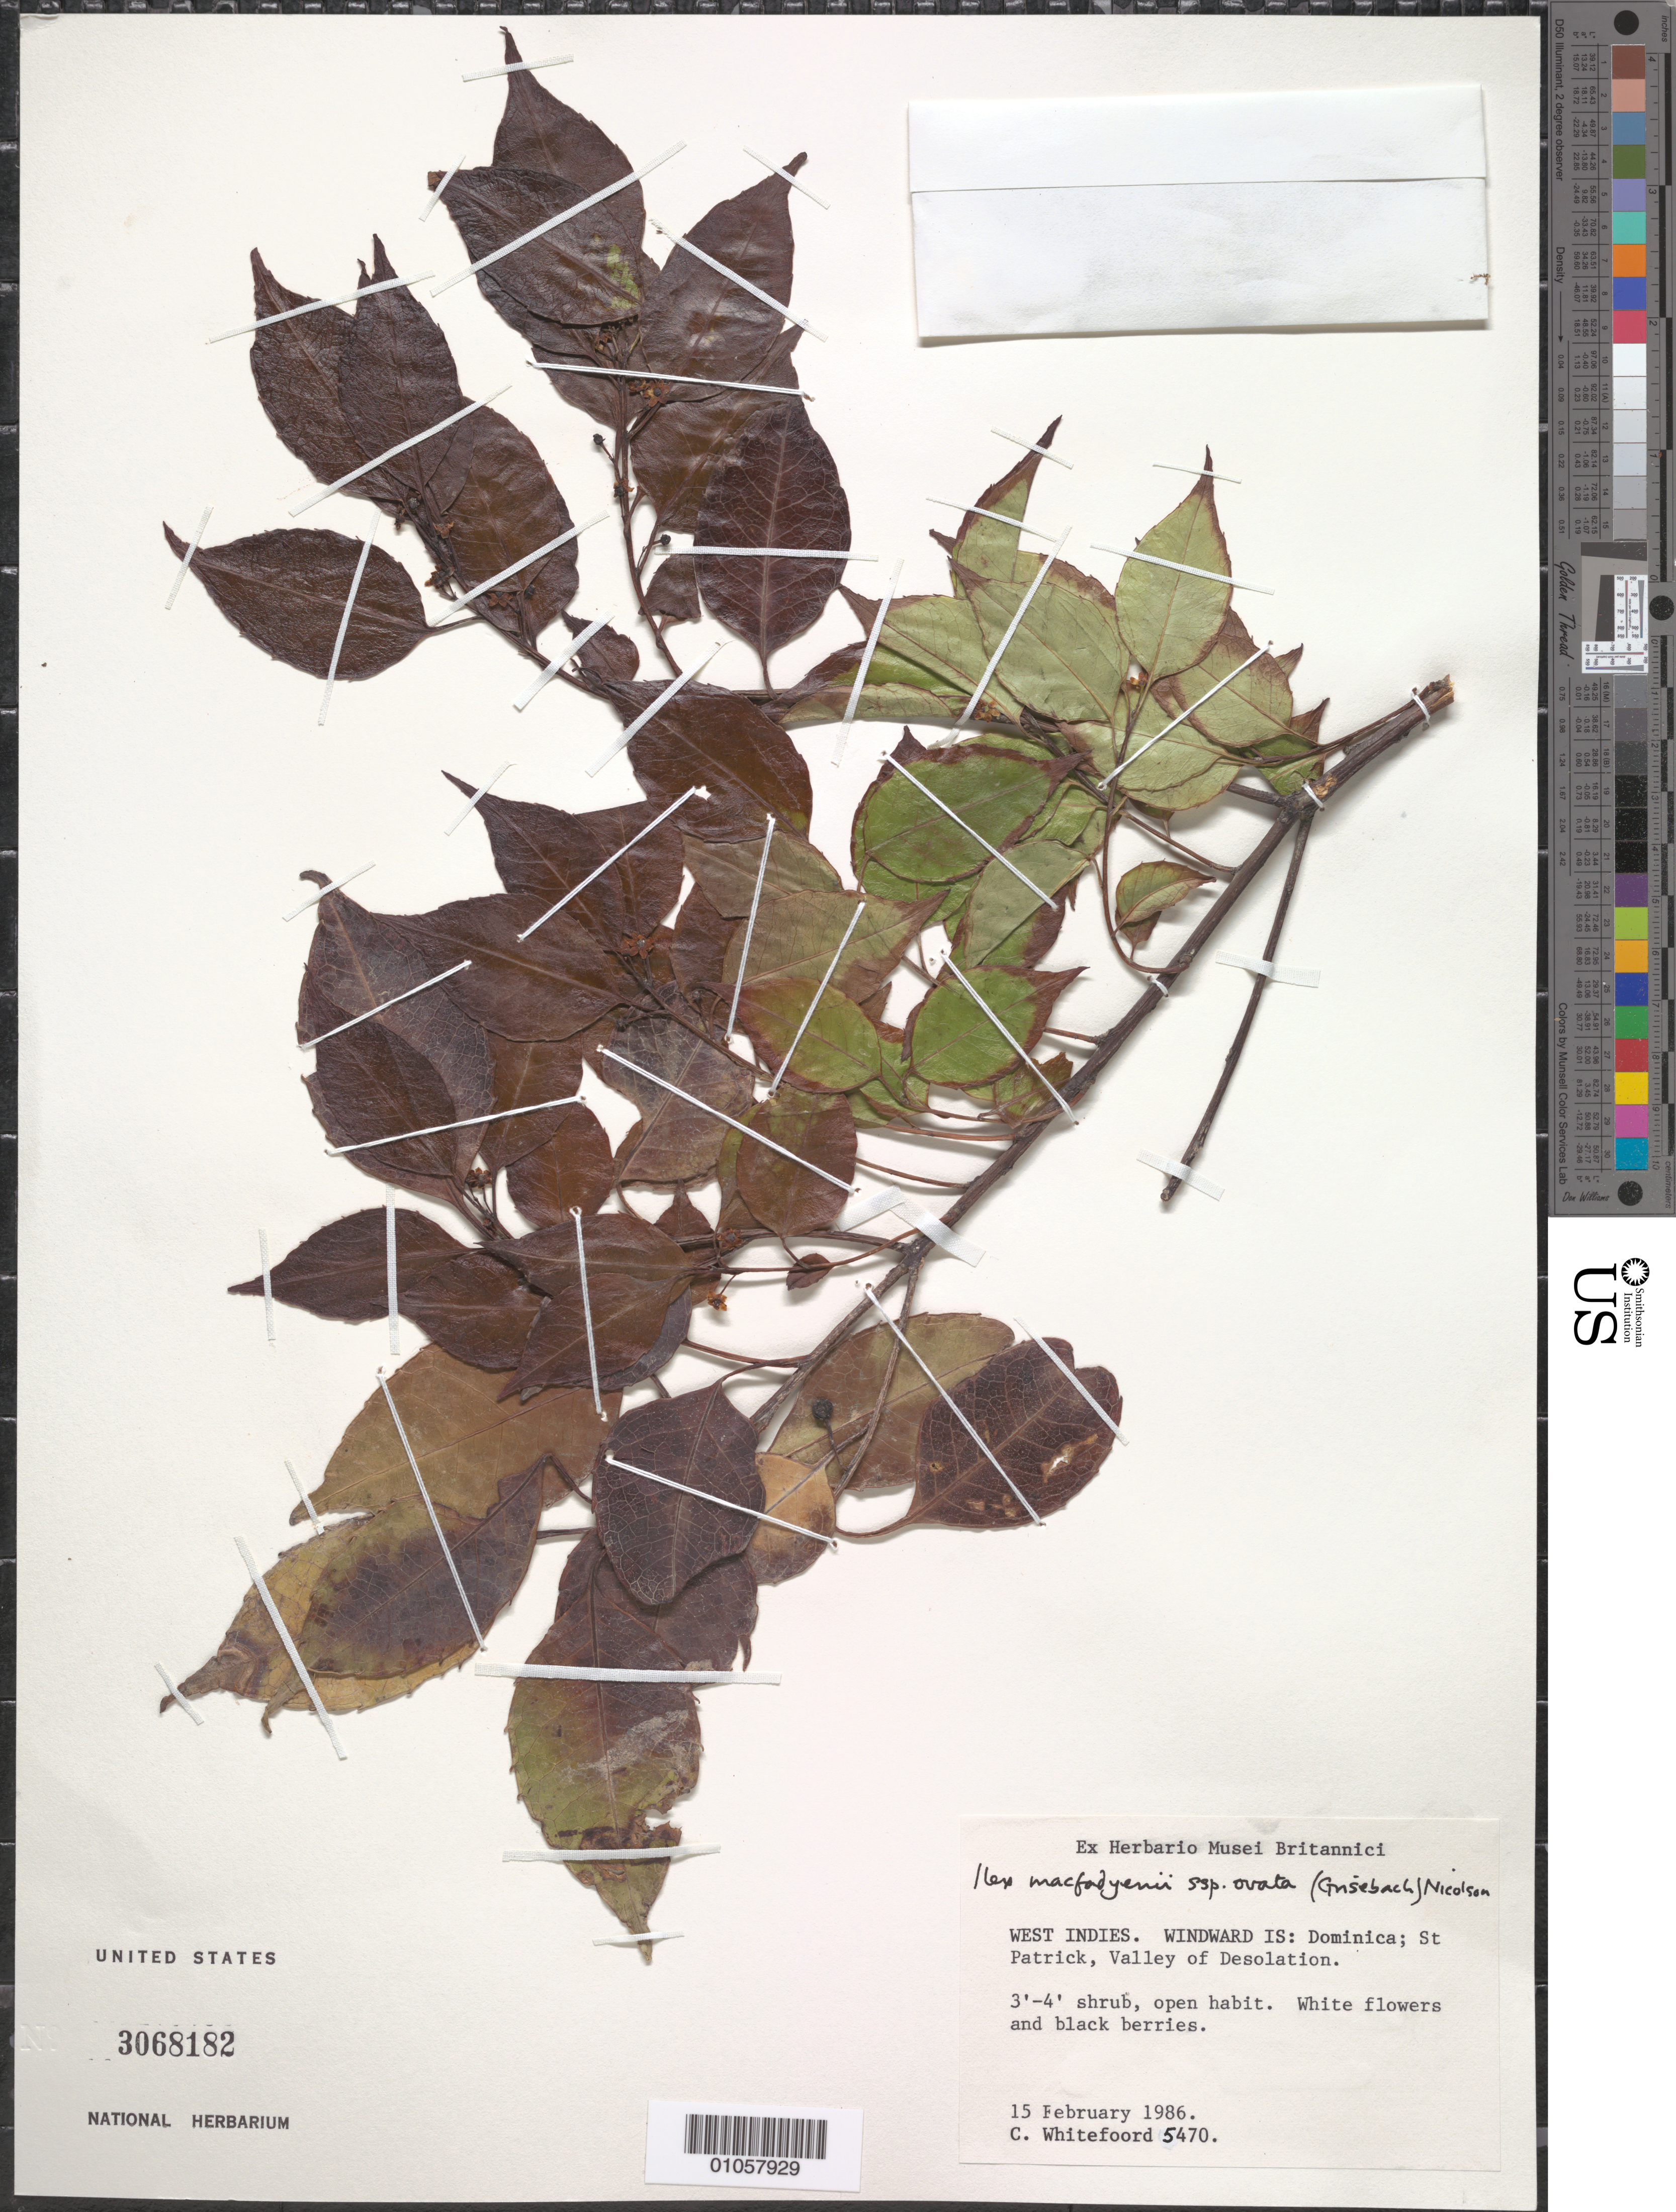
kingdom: Plantae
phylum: Tracheophyta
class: Magnoliopsida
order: Aquifoliales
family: Aquifoliaceae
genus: Ilex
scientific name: Ilex macfaydenii subsp. ovata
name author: (Griseb.) Nicolson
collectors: C. Whitefoord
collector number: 5470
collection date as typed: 15 Feb 1986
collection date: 1986-02-15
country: Dominica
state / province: St. Patrick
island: Dominica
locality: Valley of Desolation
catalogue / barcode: US 3068182